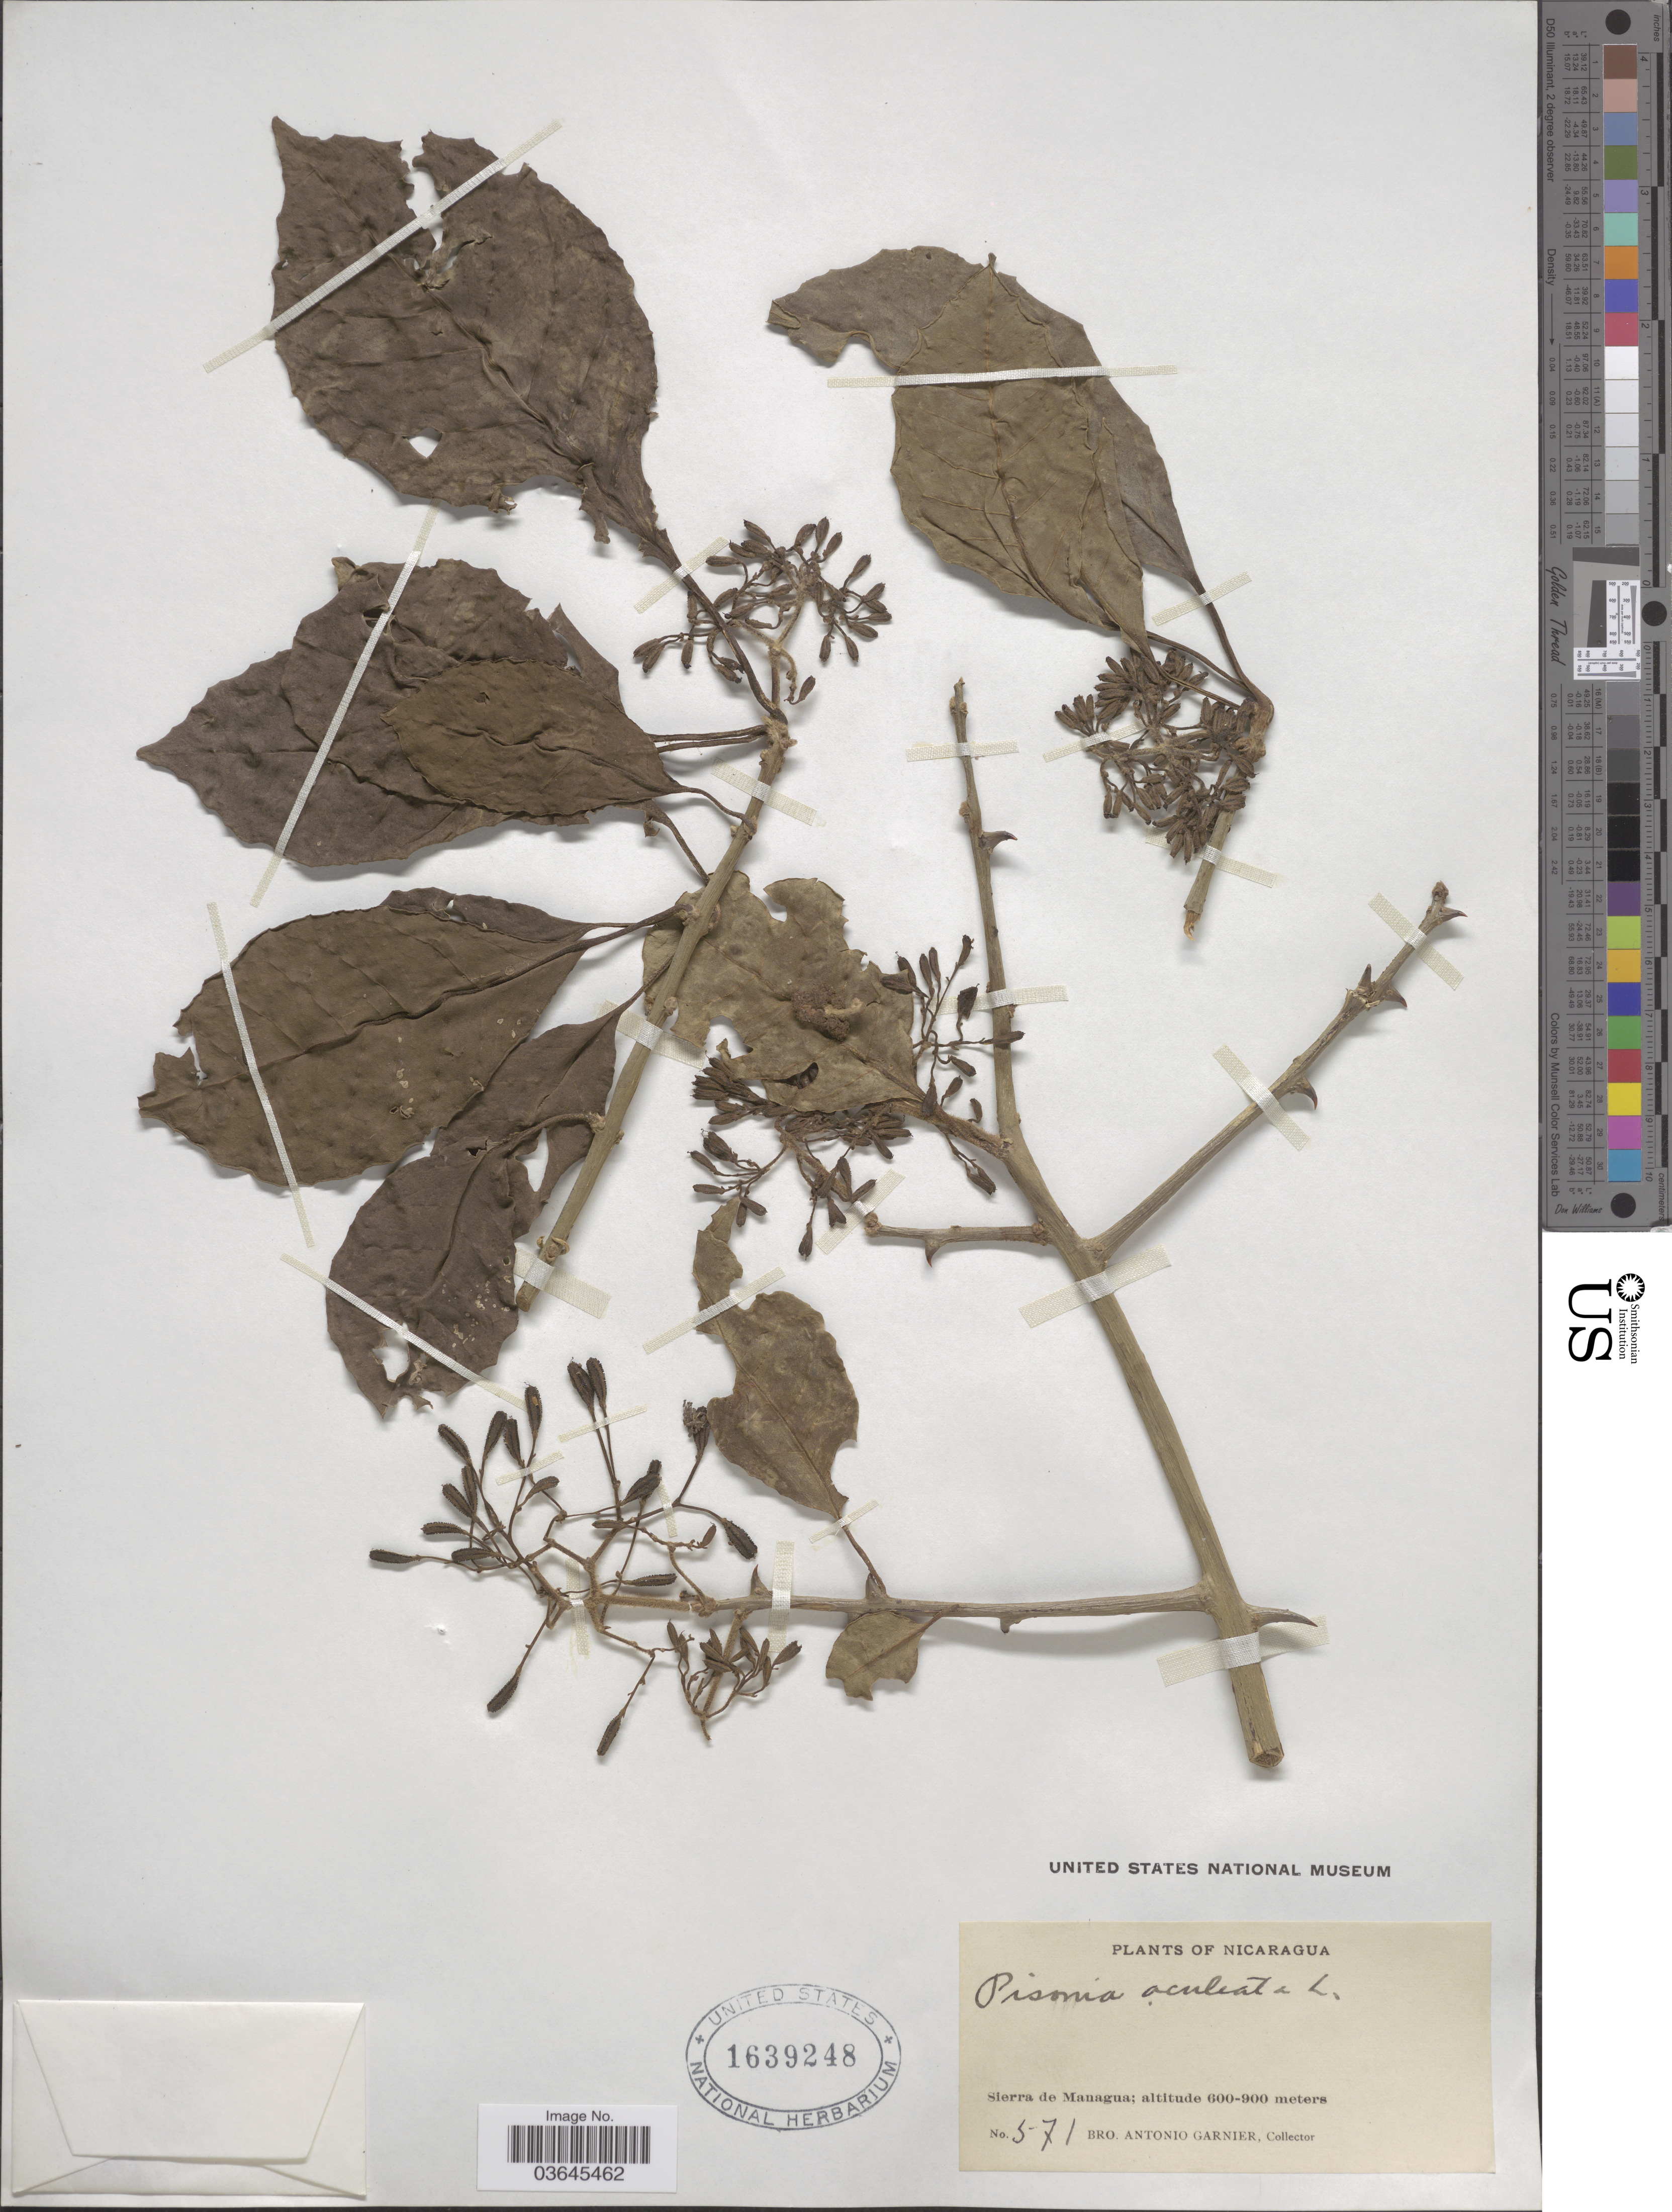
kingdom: Plantae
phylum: Tracheophyta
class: Magnoliopsida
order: Caryophyllales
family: Nyctaginaceae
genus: Pisonia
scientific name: Pisonia aculeata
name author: L.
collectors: Bro. A. Garnier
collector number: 571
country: Nicaragua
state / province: Managua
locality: Sierra de Managua.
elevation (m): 600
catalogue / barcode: US 1639248